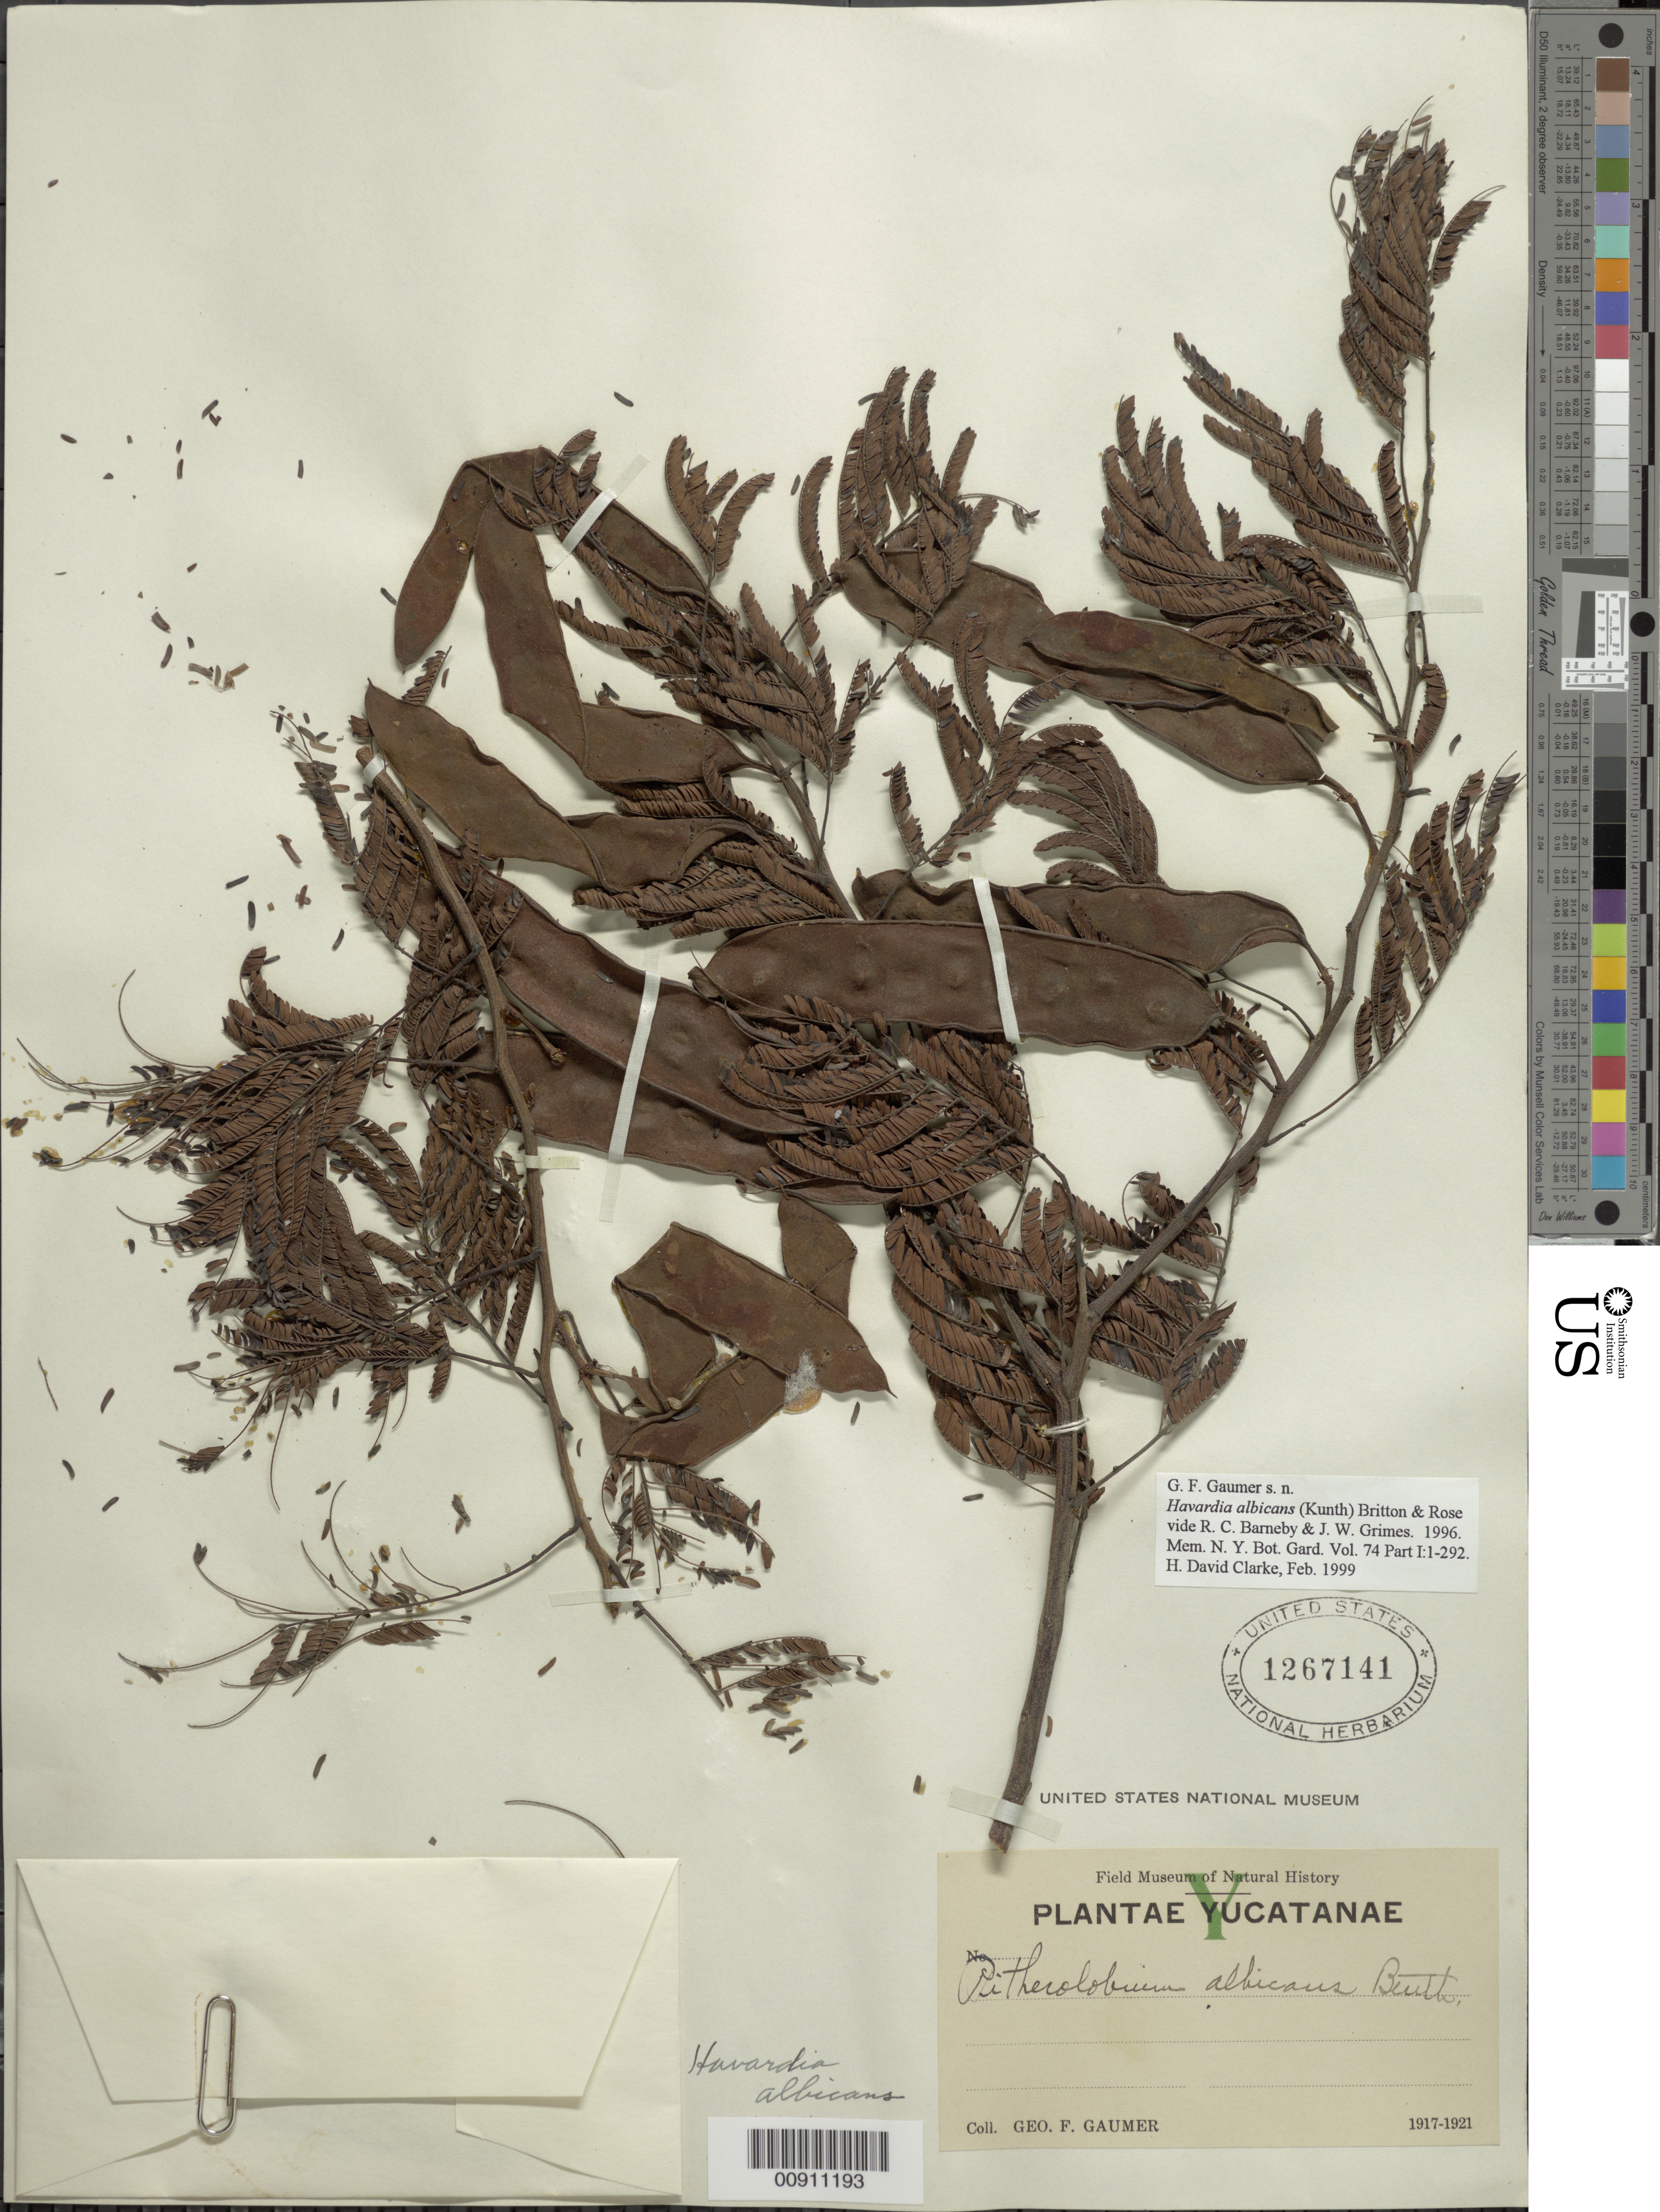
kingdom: Plantae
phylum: Tracheophyta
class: Magnoliopsida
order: Fabales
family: Fabaceae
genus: Havardia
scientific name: Havardia albicans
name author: (Kunth) Britton & Rose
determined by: Clarke, H. D.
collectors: G. F. Gaumer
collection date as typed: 1917 to -- --- 1921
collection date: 1917/1921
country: Mexico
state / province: Yucatán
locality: Yucatán.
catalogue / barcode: US 1267141